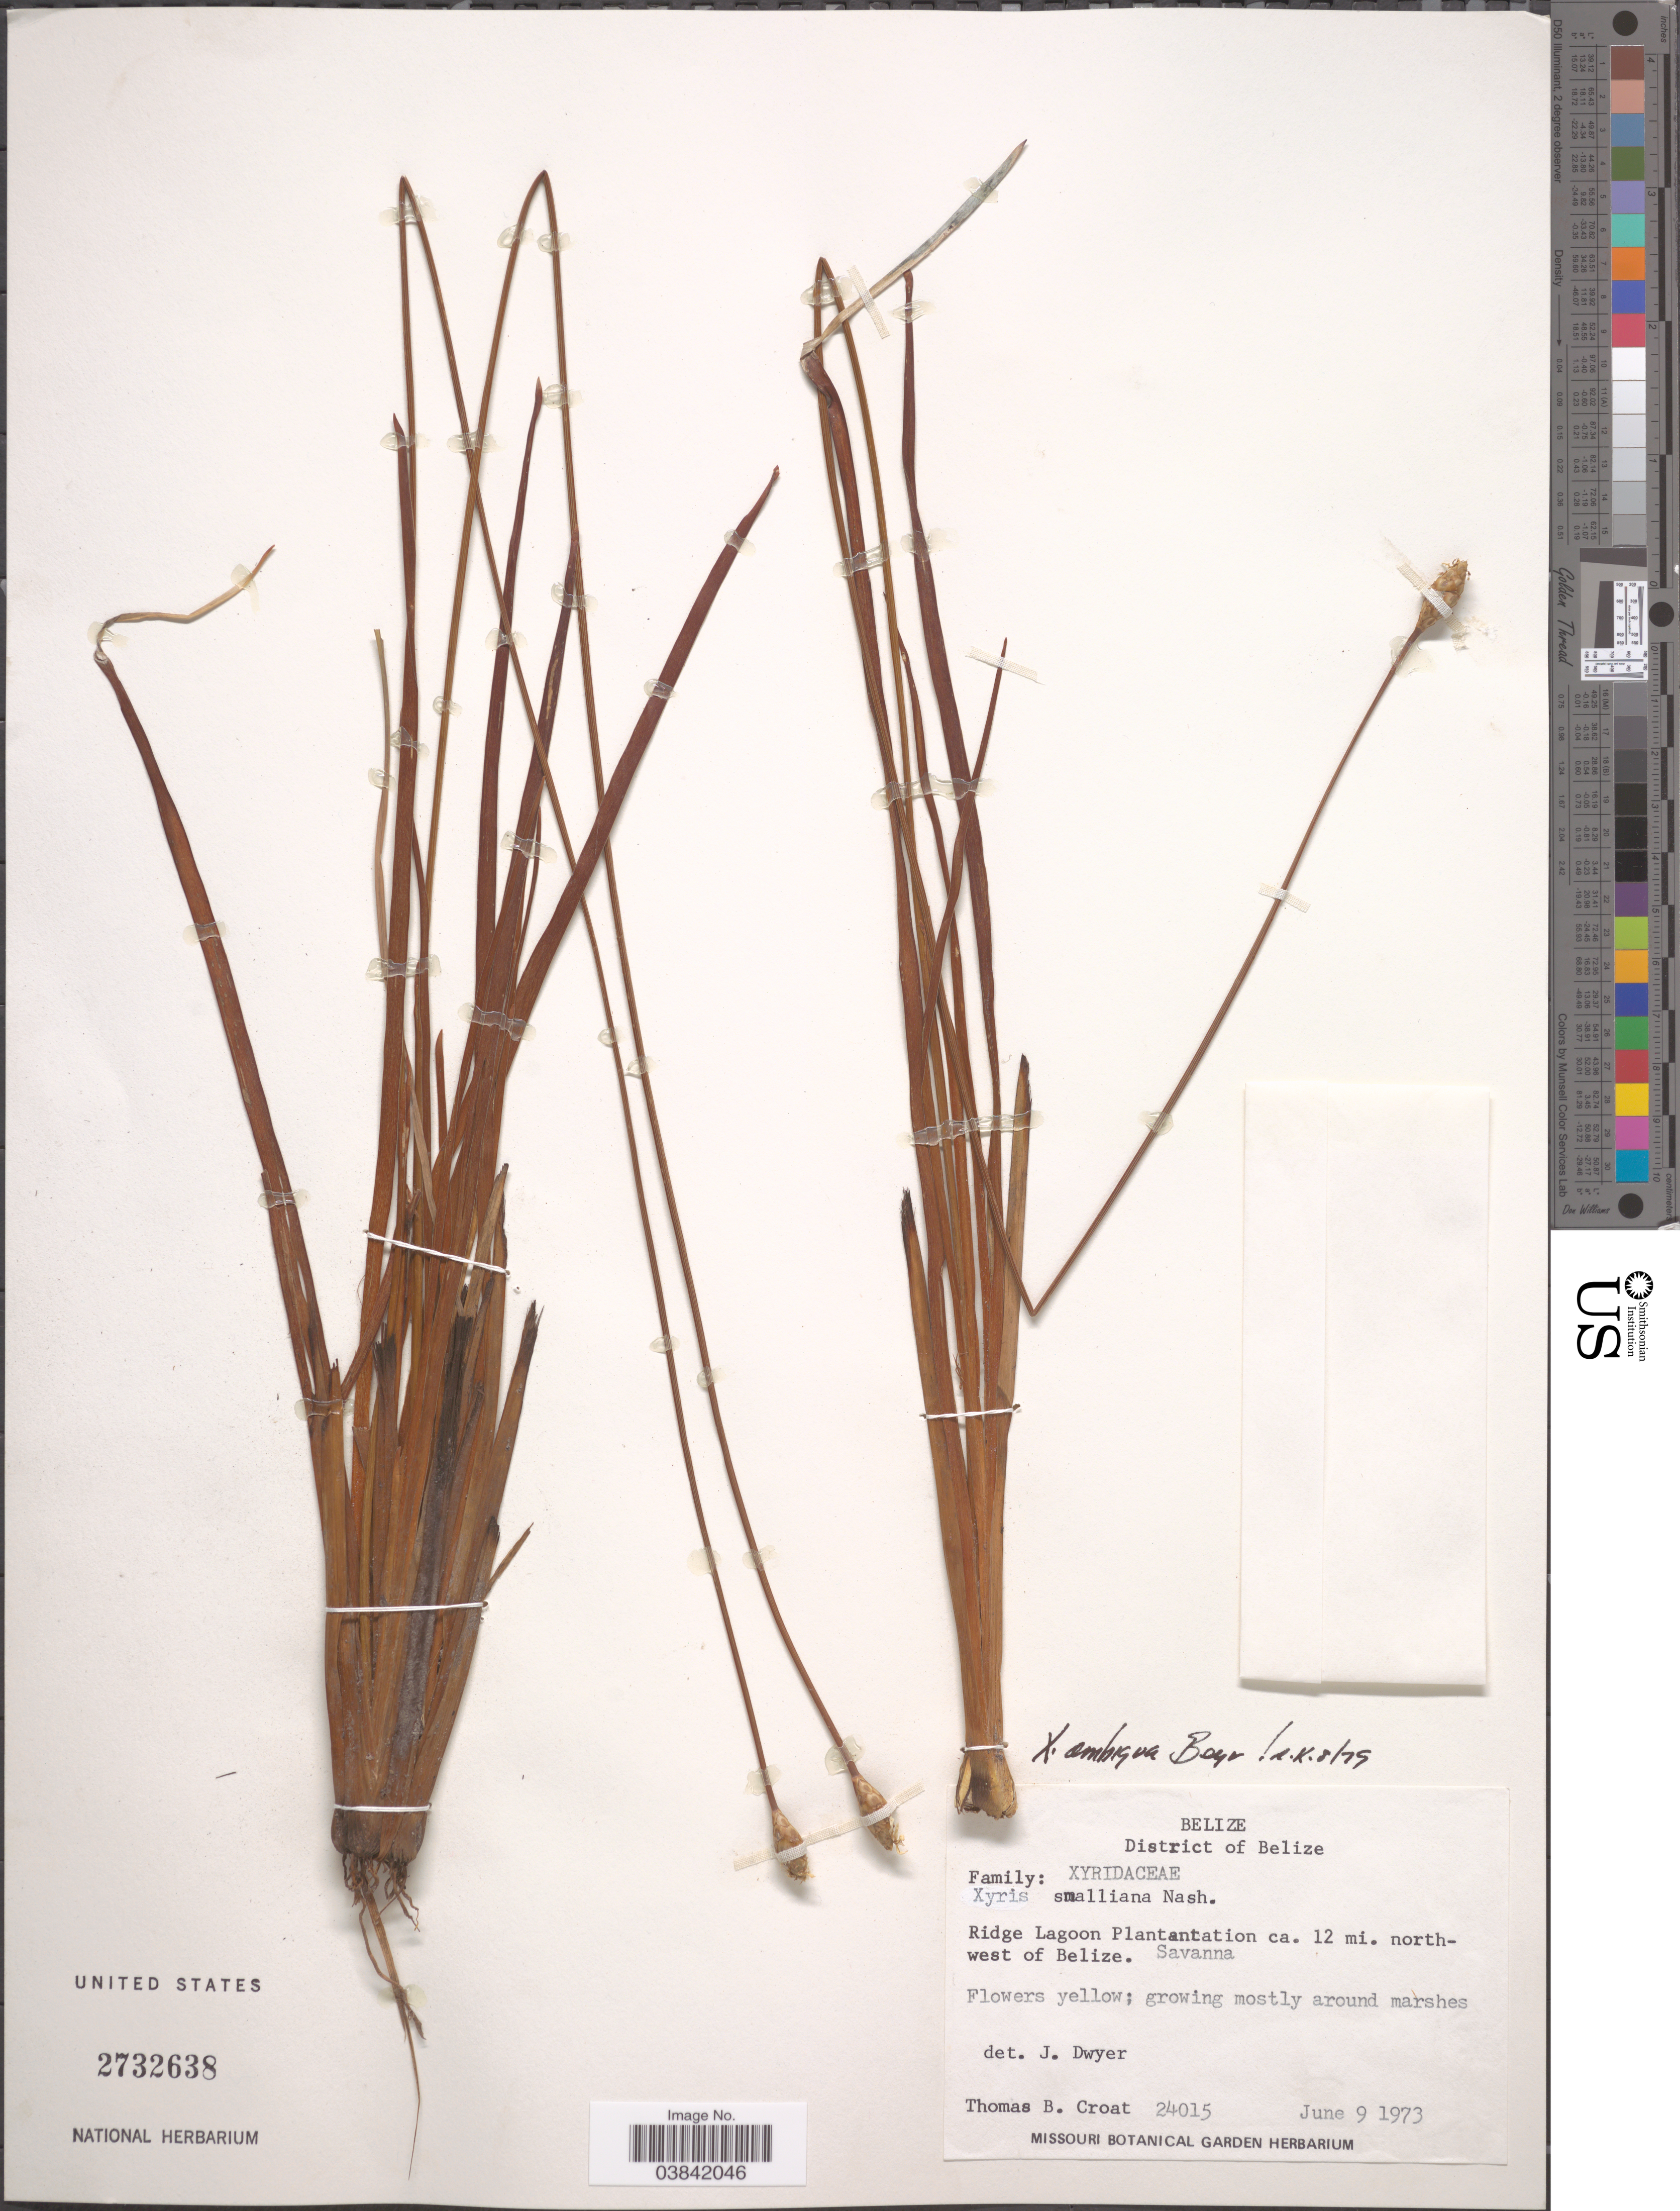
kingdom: Plantae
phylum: Tracheophyta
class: Liliopsida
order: Poales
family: Xyridaceae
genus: Xyris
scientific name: Xyris ambigua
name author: Beyr. ex Kunth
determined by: Naczi, R. F. C.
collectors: T. B. Croat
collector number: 24015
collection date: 1973-06-09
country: Belize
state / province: Belize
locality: Ridge Lagoon Plantation ca. 12 mi. north-west of Belize.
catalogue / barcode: US 2732638